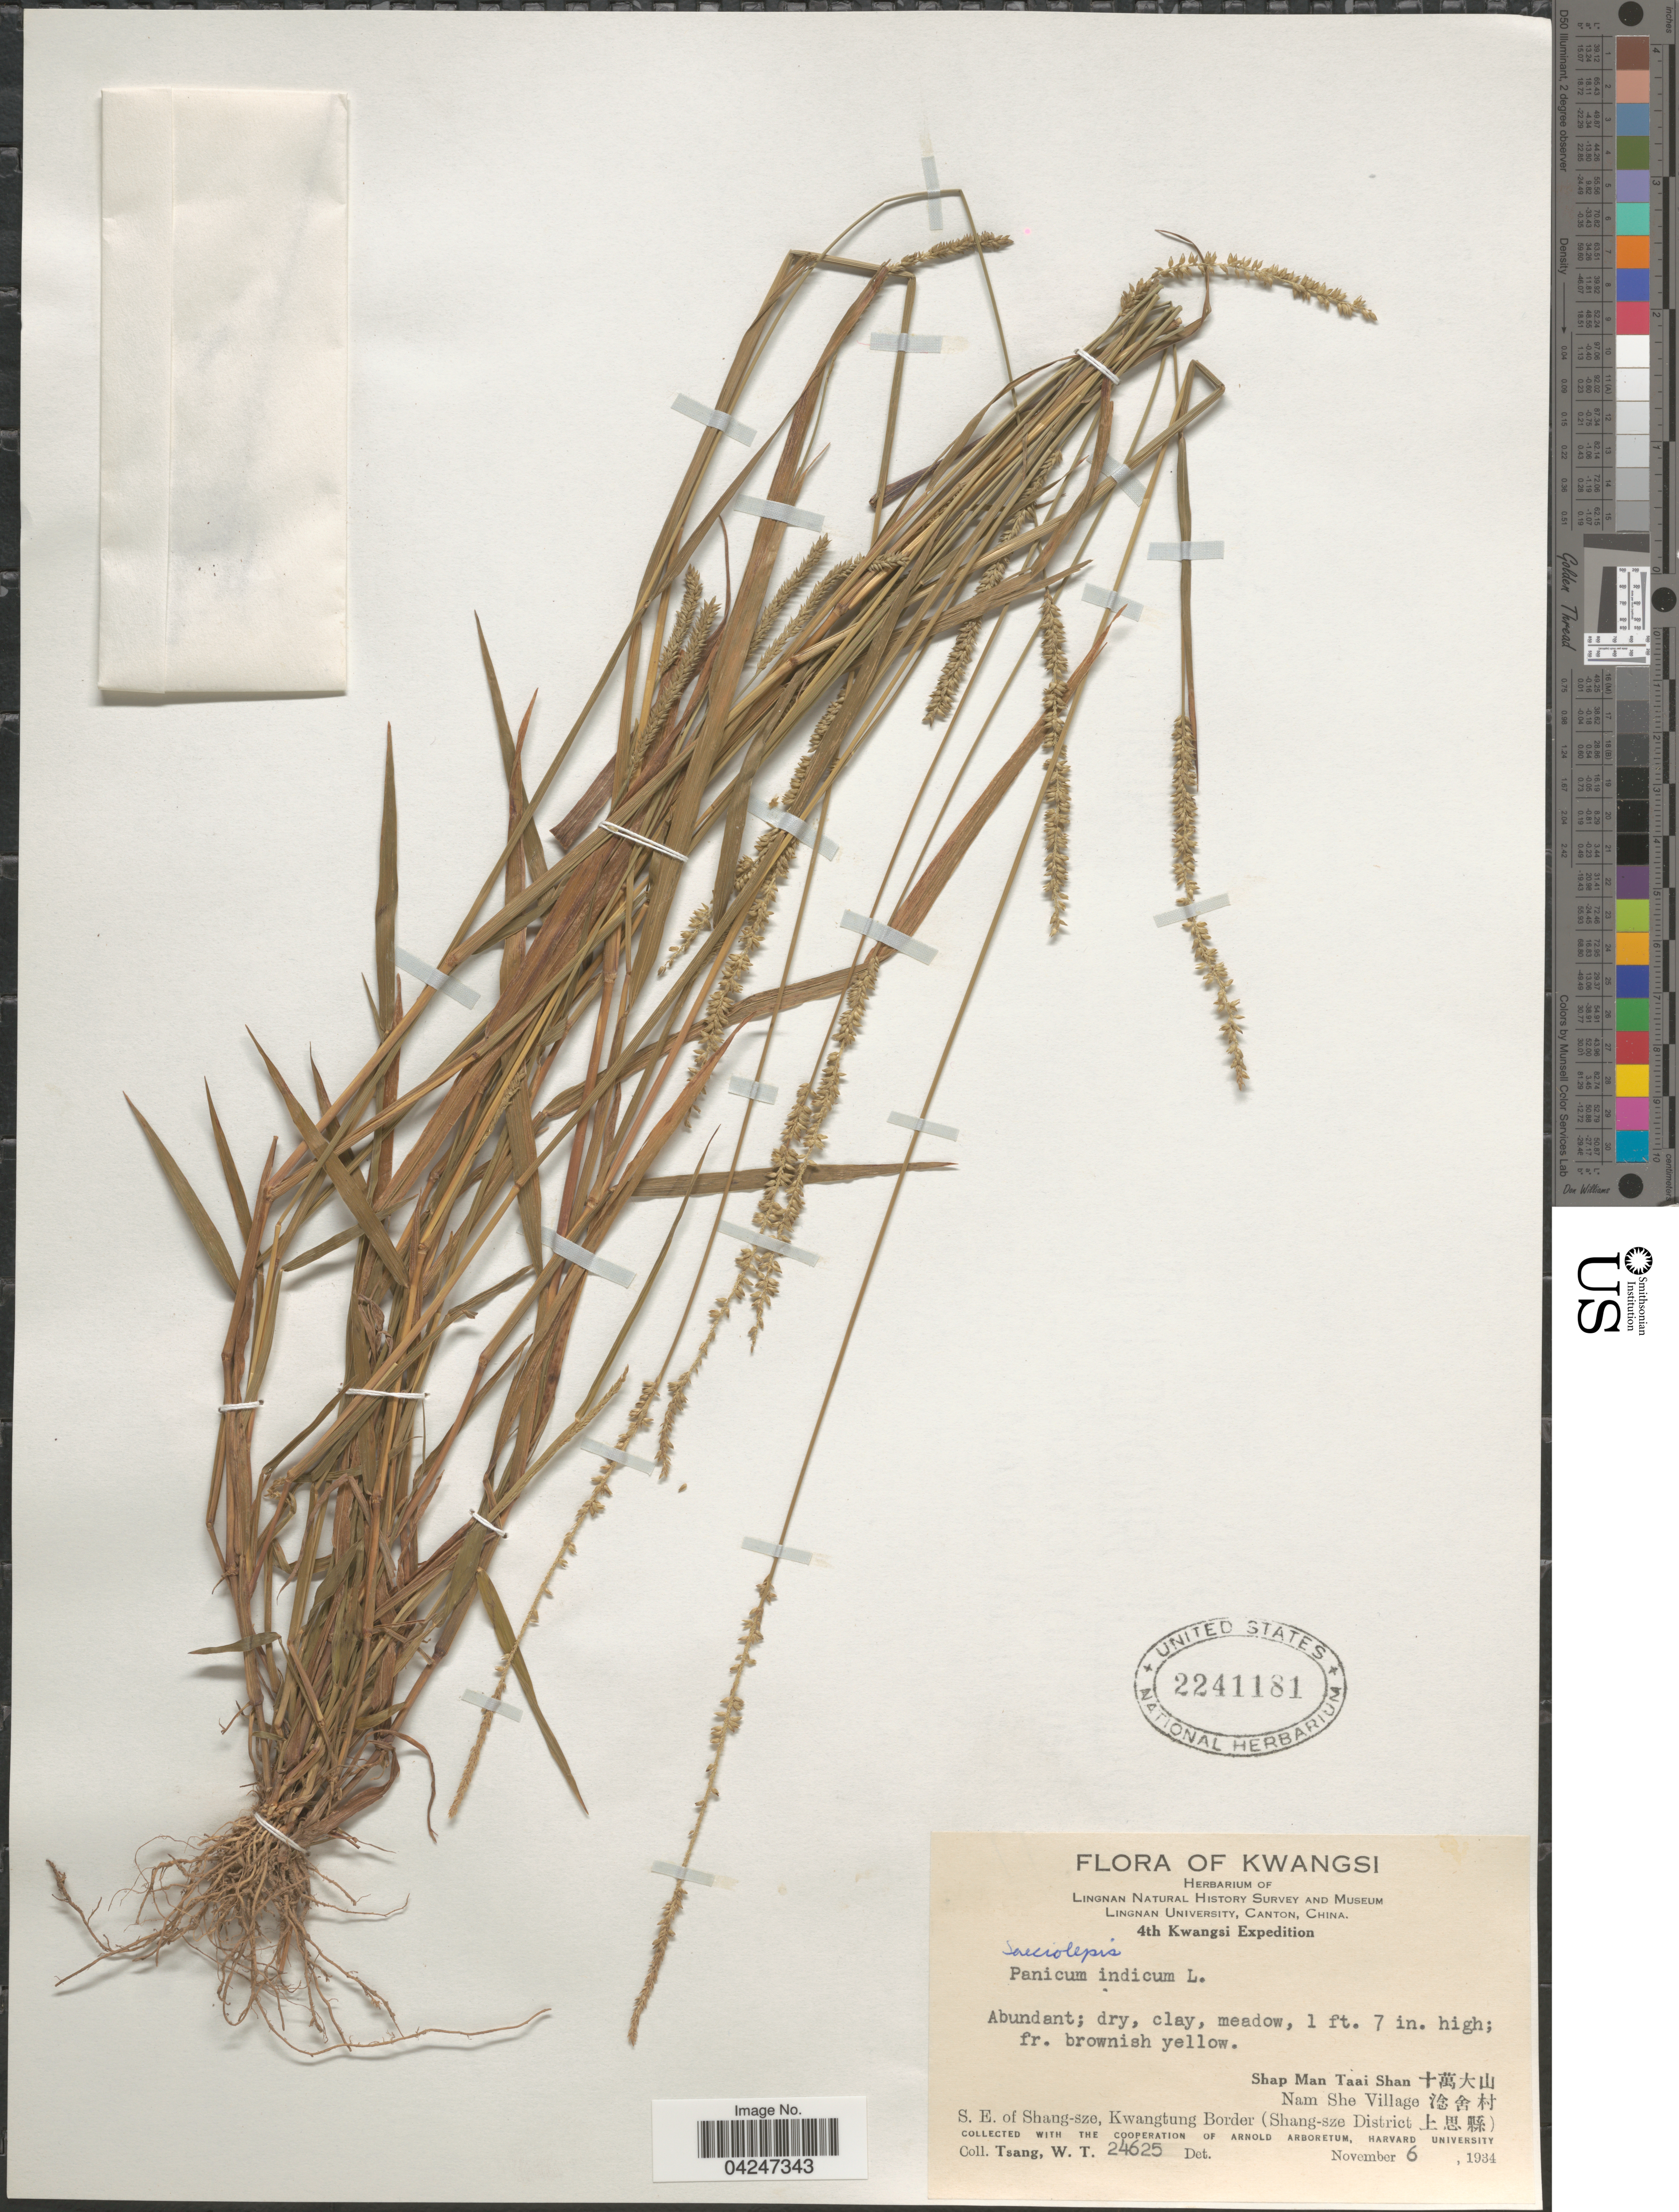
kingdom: Plantae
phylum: Tracheophyta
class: Liliopsida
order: Poales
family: Poaceae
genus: Sacciolepis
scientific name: Sacciolepis indica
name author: (L.) Chase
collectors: W. T. Tsang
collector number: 24625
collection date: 1934-11-06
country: China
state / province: Guangxi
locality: Kwangsi. Lingnan Natural History Survey and Museum. 4th Kwangsi Expedition. Shap Man Taai Shan X. Nam She Village X. S.E. of Shang-sze, Kwangtung Border (Shang-sze District X).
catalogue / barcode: US 2241181